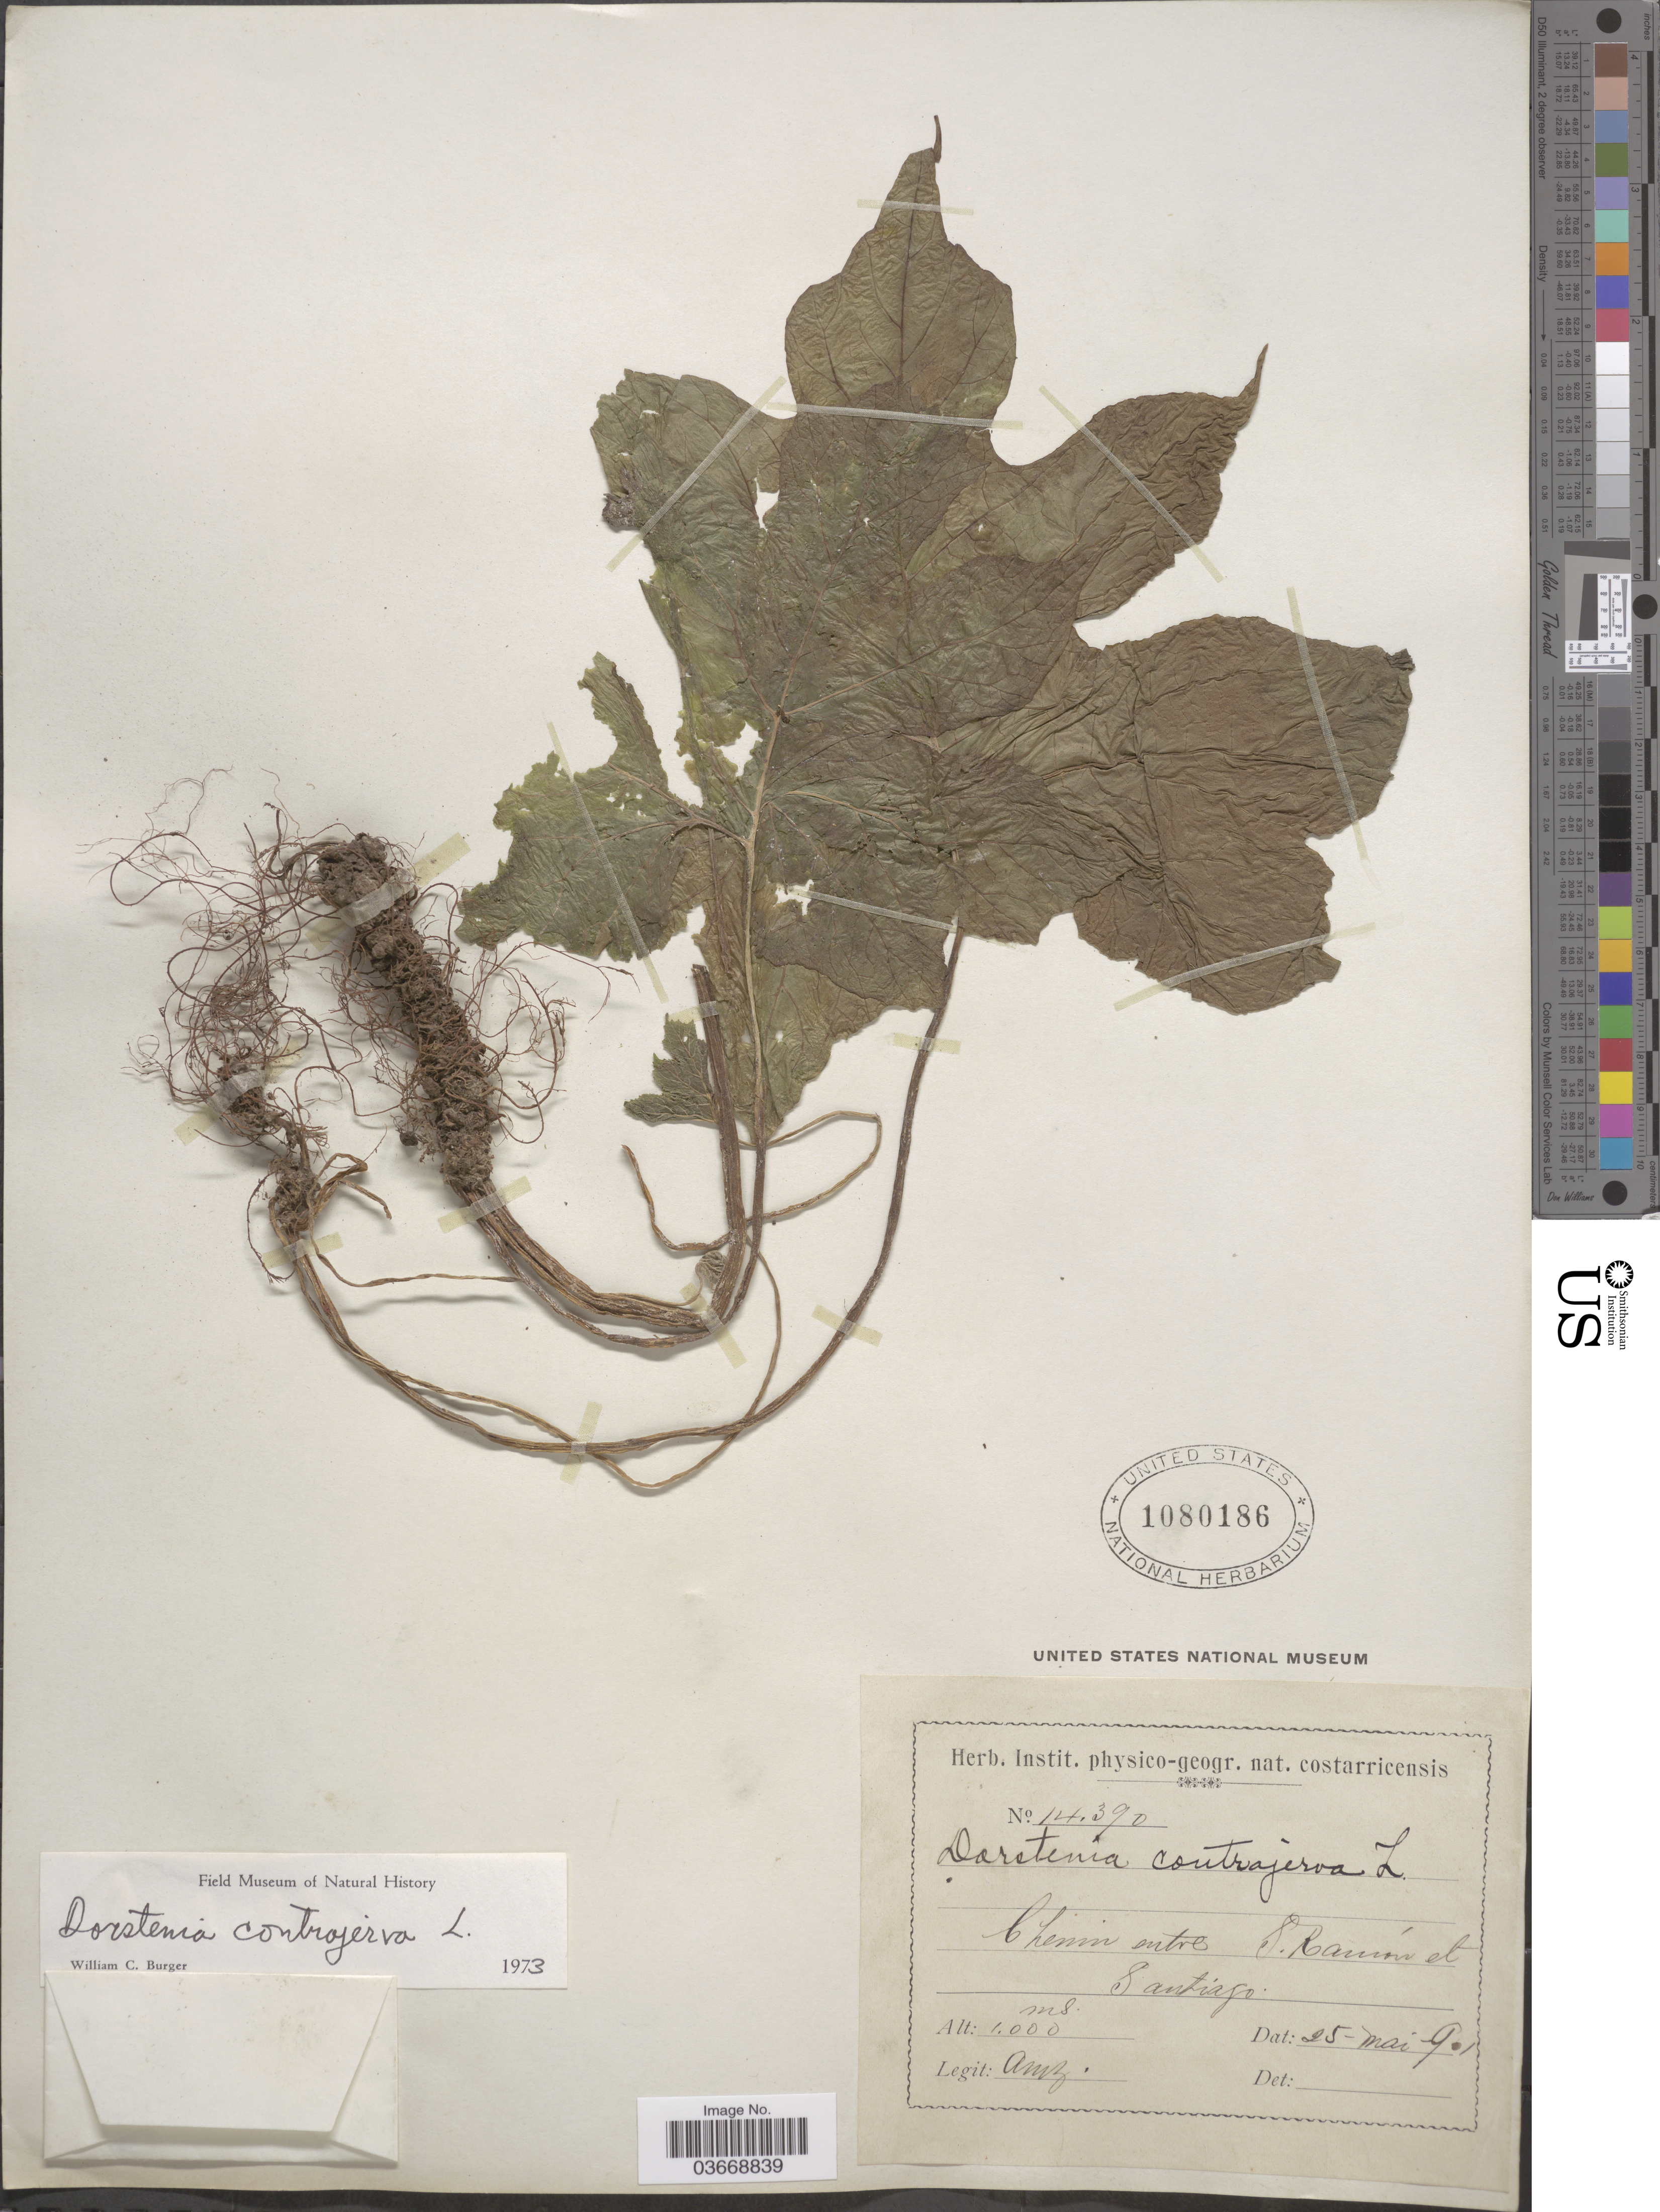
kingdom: Plantae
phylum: Tracheophyta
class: Magnoliopsida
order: Rosales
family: Moraceae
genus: Dorstenia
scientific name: Dorstenia contrajerva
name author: L.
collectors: A. Brenes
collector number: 14390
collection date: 1901-05-25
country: Costa Rica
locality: Chemin entre S. Ramón et Santiago.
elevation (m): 1000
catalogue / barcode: US 1080186